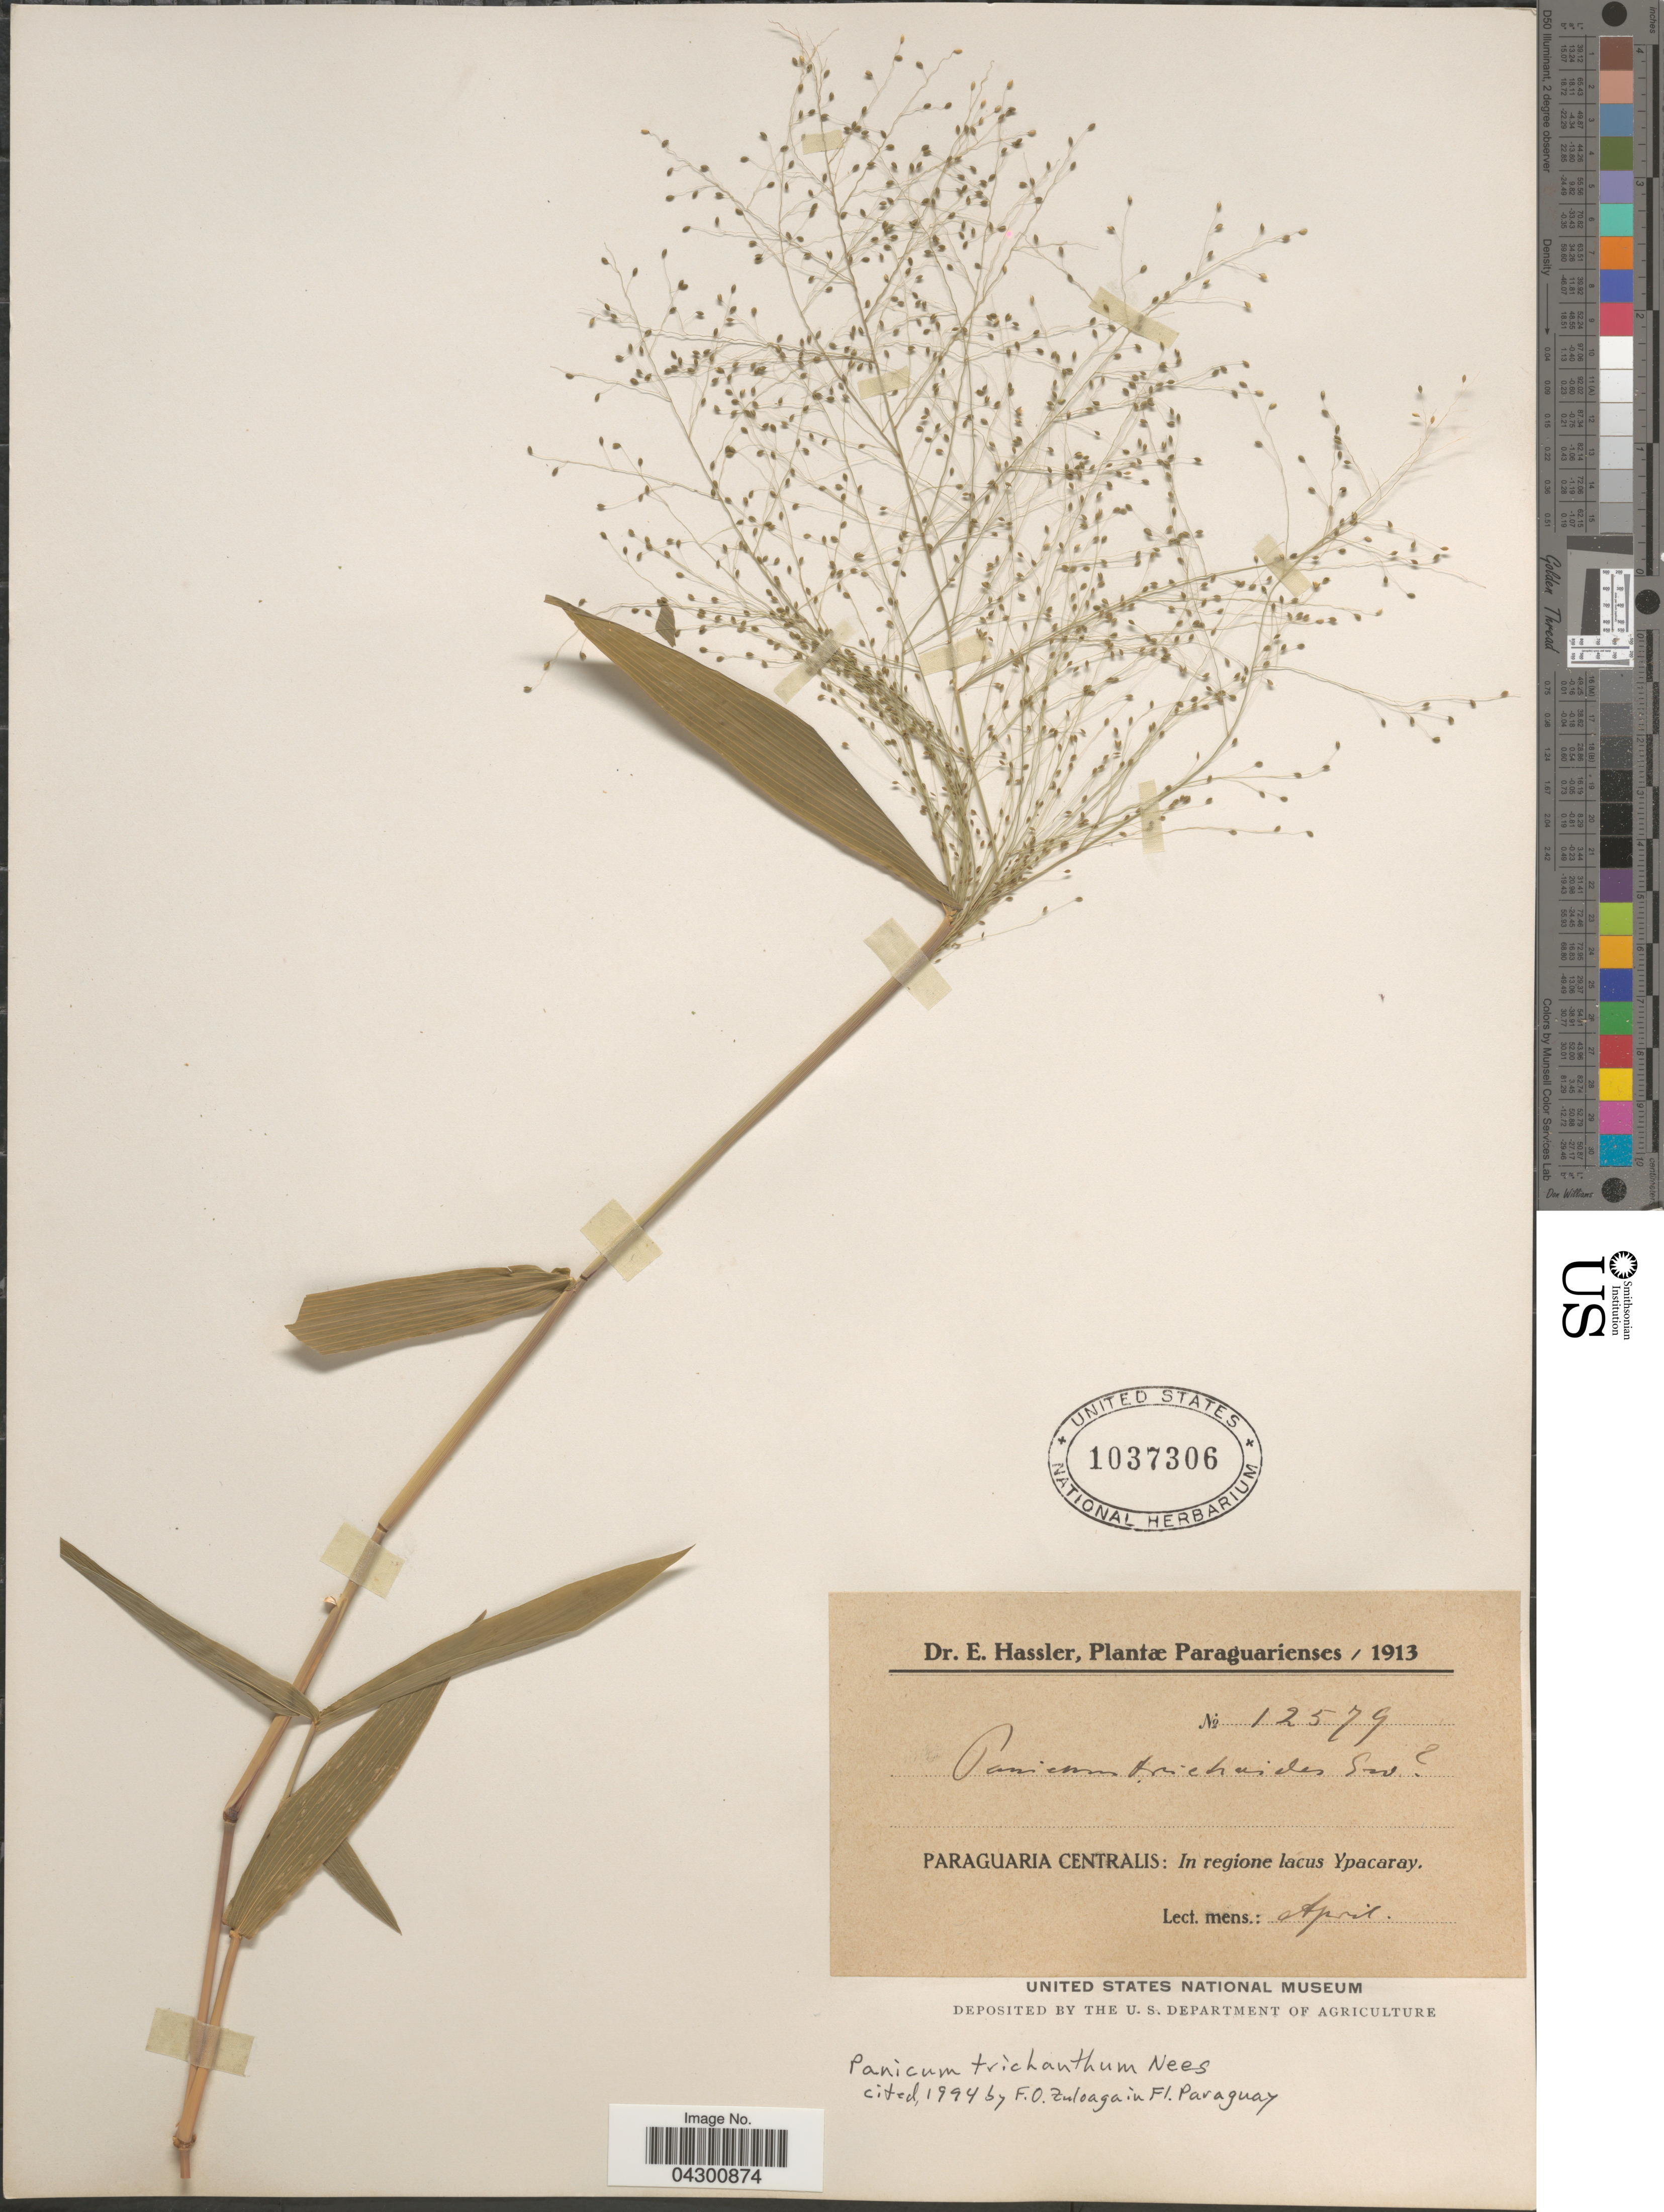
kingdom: Plantae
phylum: Tracheophyta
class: Liliopsida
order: Poales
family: Poaceae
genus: Panicum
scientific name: Panicum trichanthum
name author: Nees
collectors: E. Hassler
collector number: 12579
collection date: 1913-04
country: Paraguay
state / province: Paraguari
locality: Paraguaria Centralis: In regione lacus Ypacaray.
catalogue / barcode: US 1037306